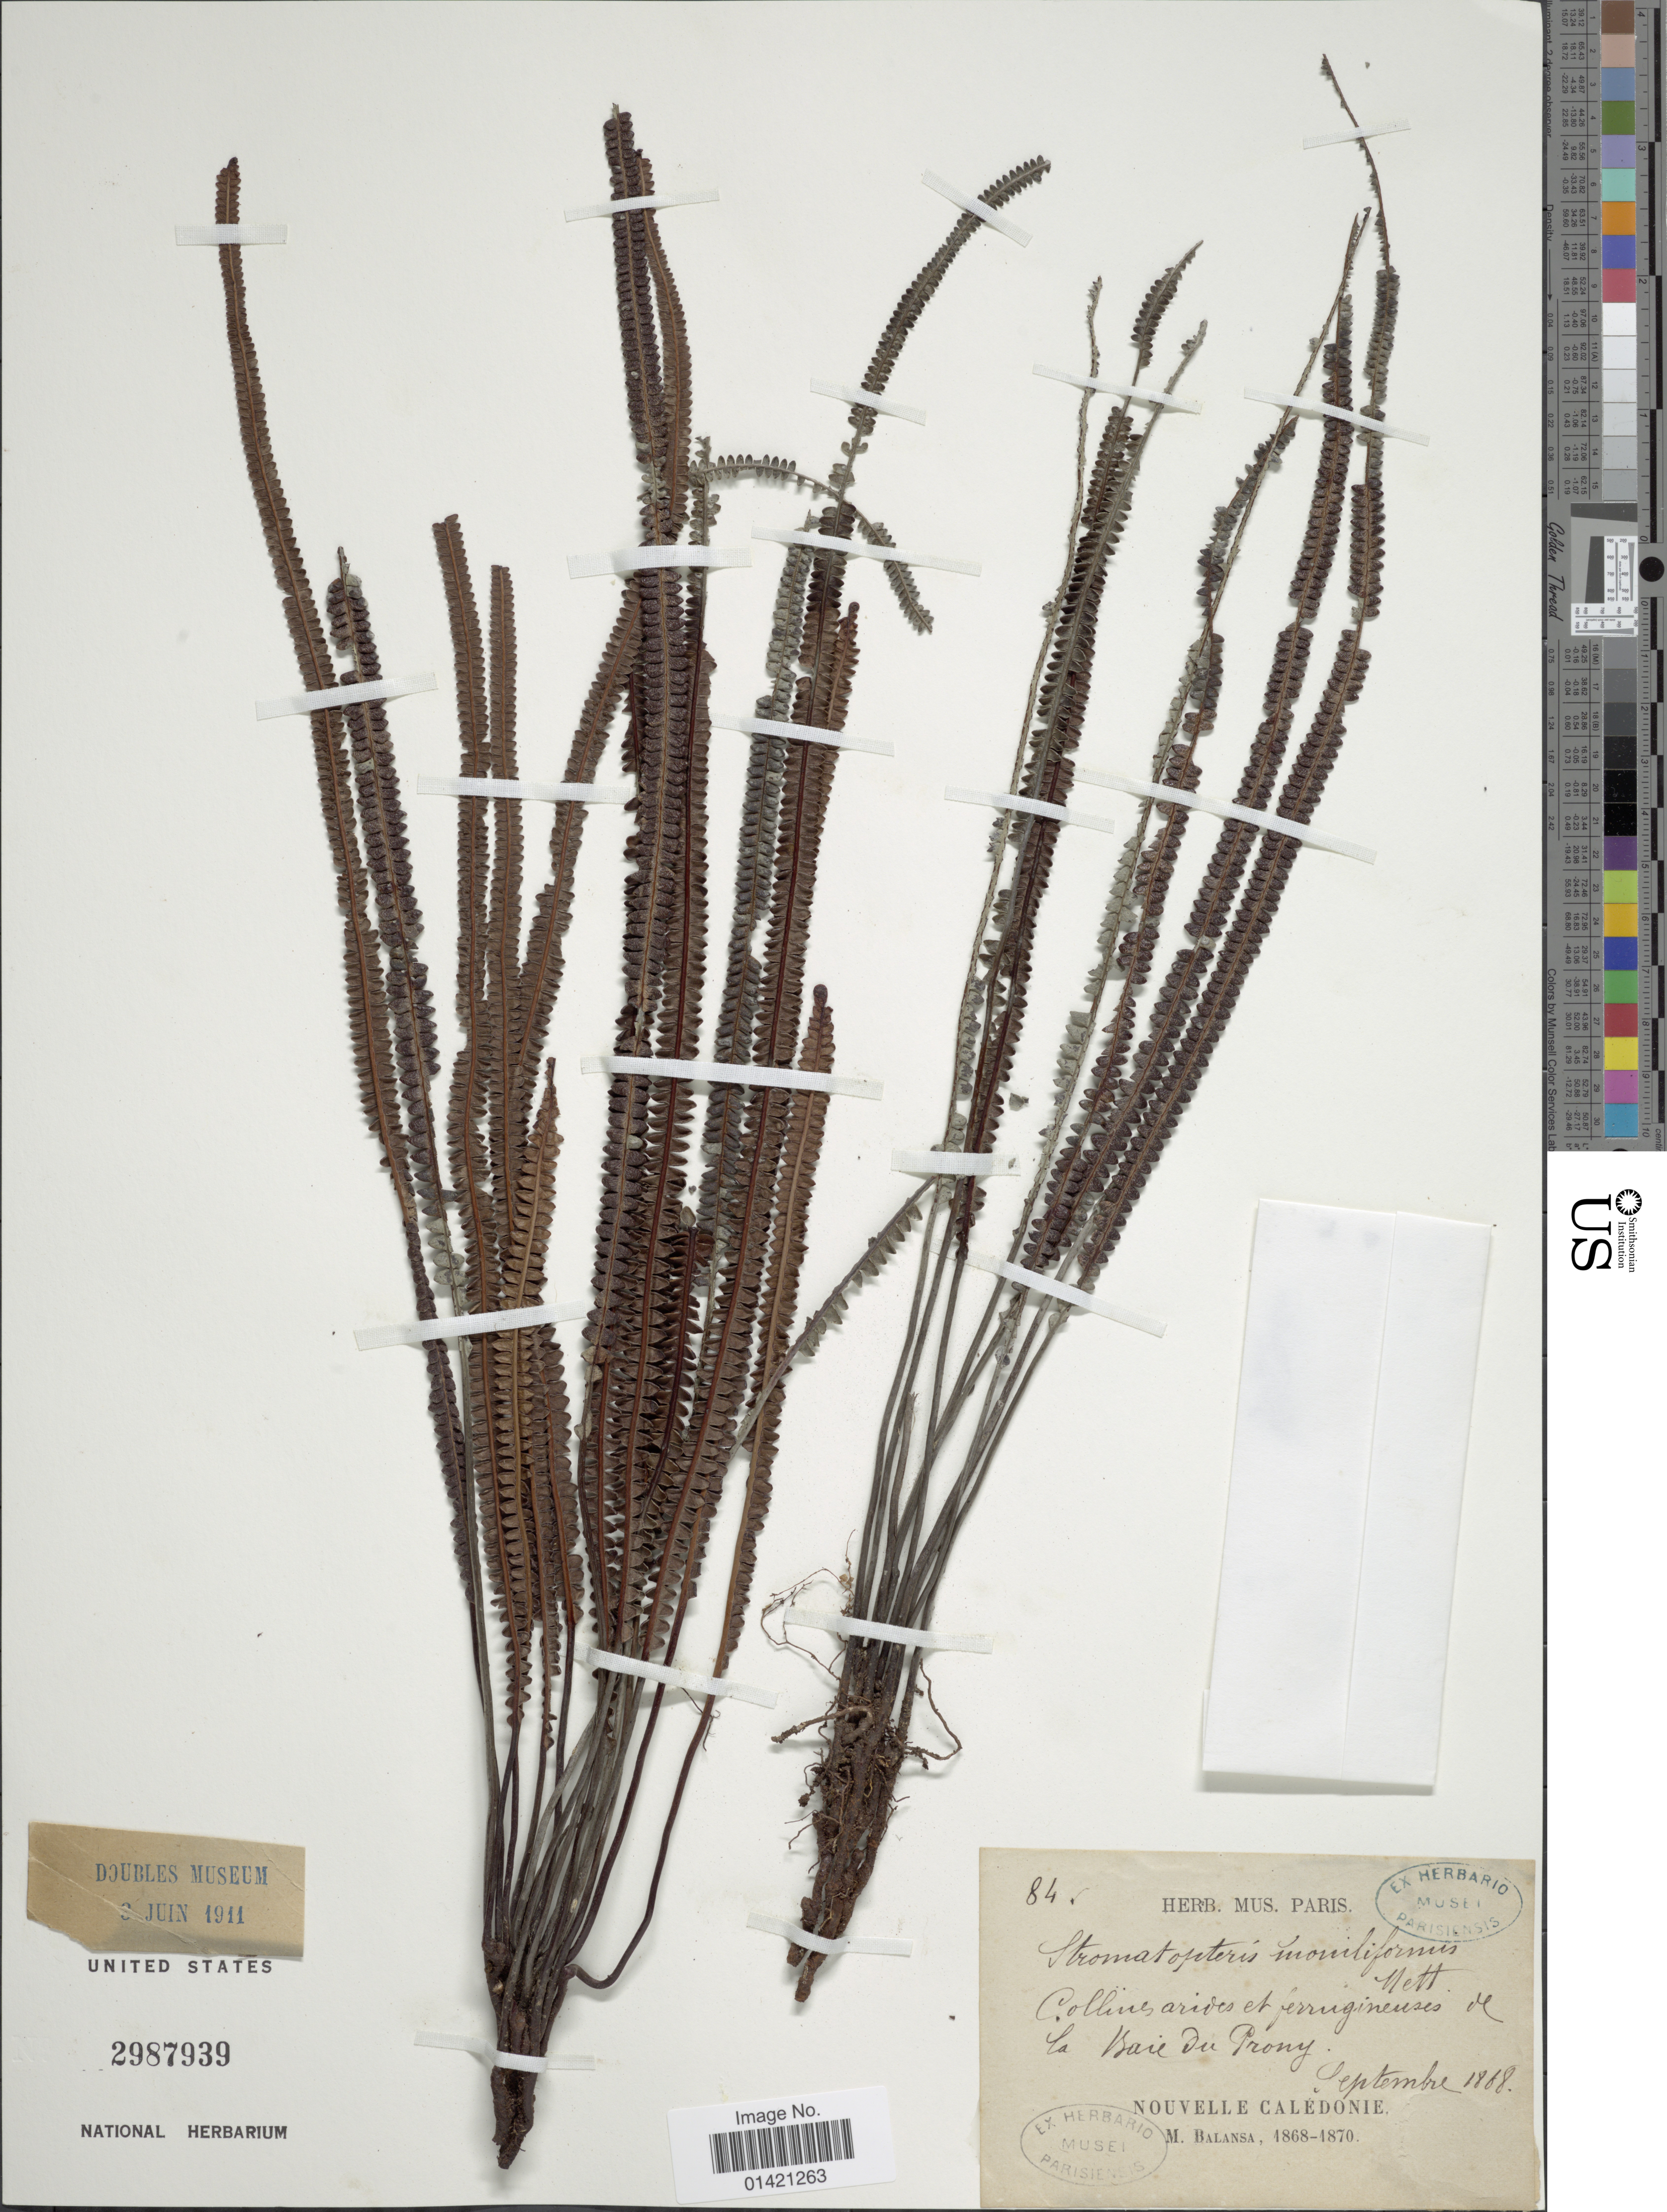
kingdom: Plantae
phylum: Tracheophyta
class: Polypodiopsida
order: Gleicheniales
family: Gleicheniaceae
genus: Stromatopteris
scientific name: Stromatopteris moniliformis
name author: Mett.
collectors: B. Balansa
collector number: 84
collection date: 1868-09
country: New Caledonia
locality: Collidus arides et ferrugineuses de la Base dy Prony, Nouvelle Caledonie. [interpreted]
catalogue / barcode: US 2987939